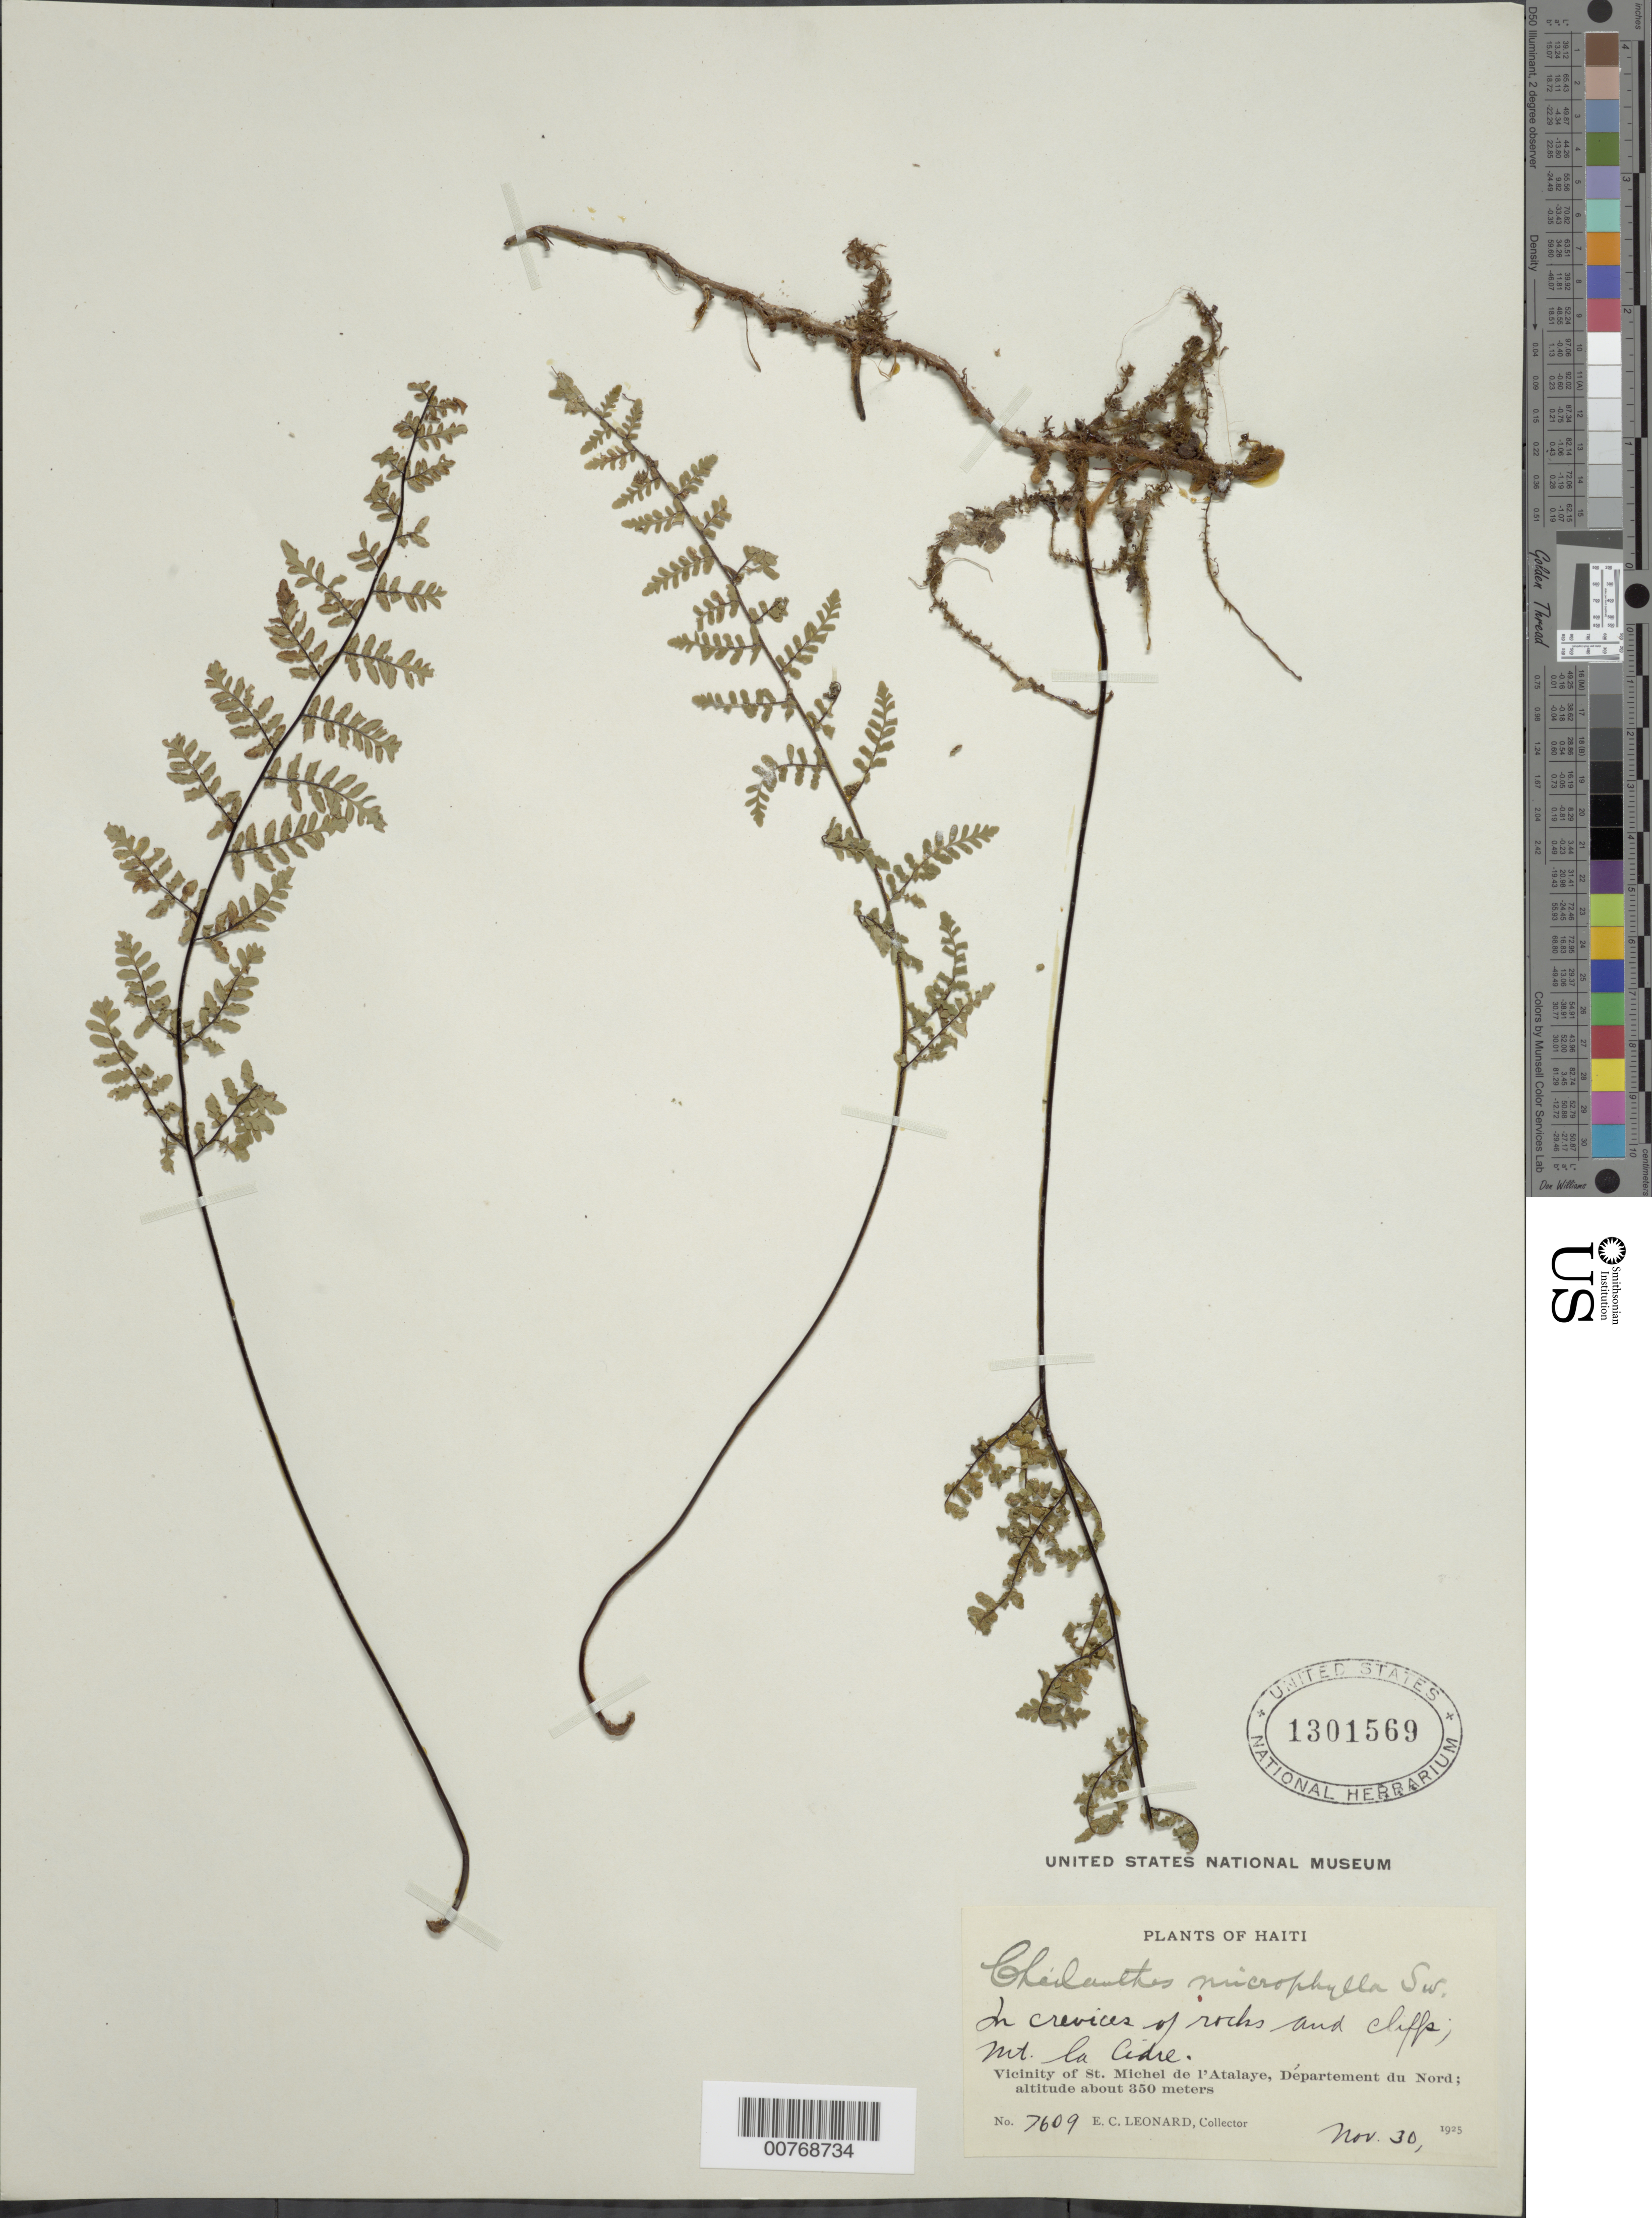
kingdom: Plantae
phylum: Tracheophyta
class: Polypodiopsida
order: Polypodiales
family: Pteridaceae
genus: Myriopteris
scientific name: Myriopteris microphylla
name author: (Sw.) Grusz & Windham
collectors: E. C. Leonard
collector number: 7609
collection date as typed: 30 Nov 1925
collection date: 1925-11-30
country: Haiti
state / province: Nord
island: Hispaniola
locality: Vicinity of St. Michele de l'Atalaye, Departement du Nord, Mt. La Cidre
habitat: Crevices of rocks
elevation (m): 350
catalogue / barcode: US 1301569